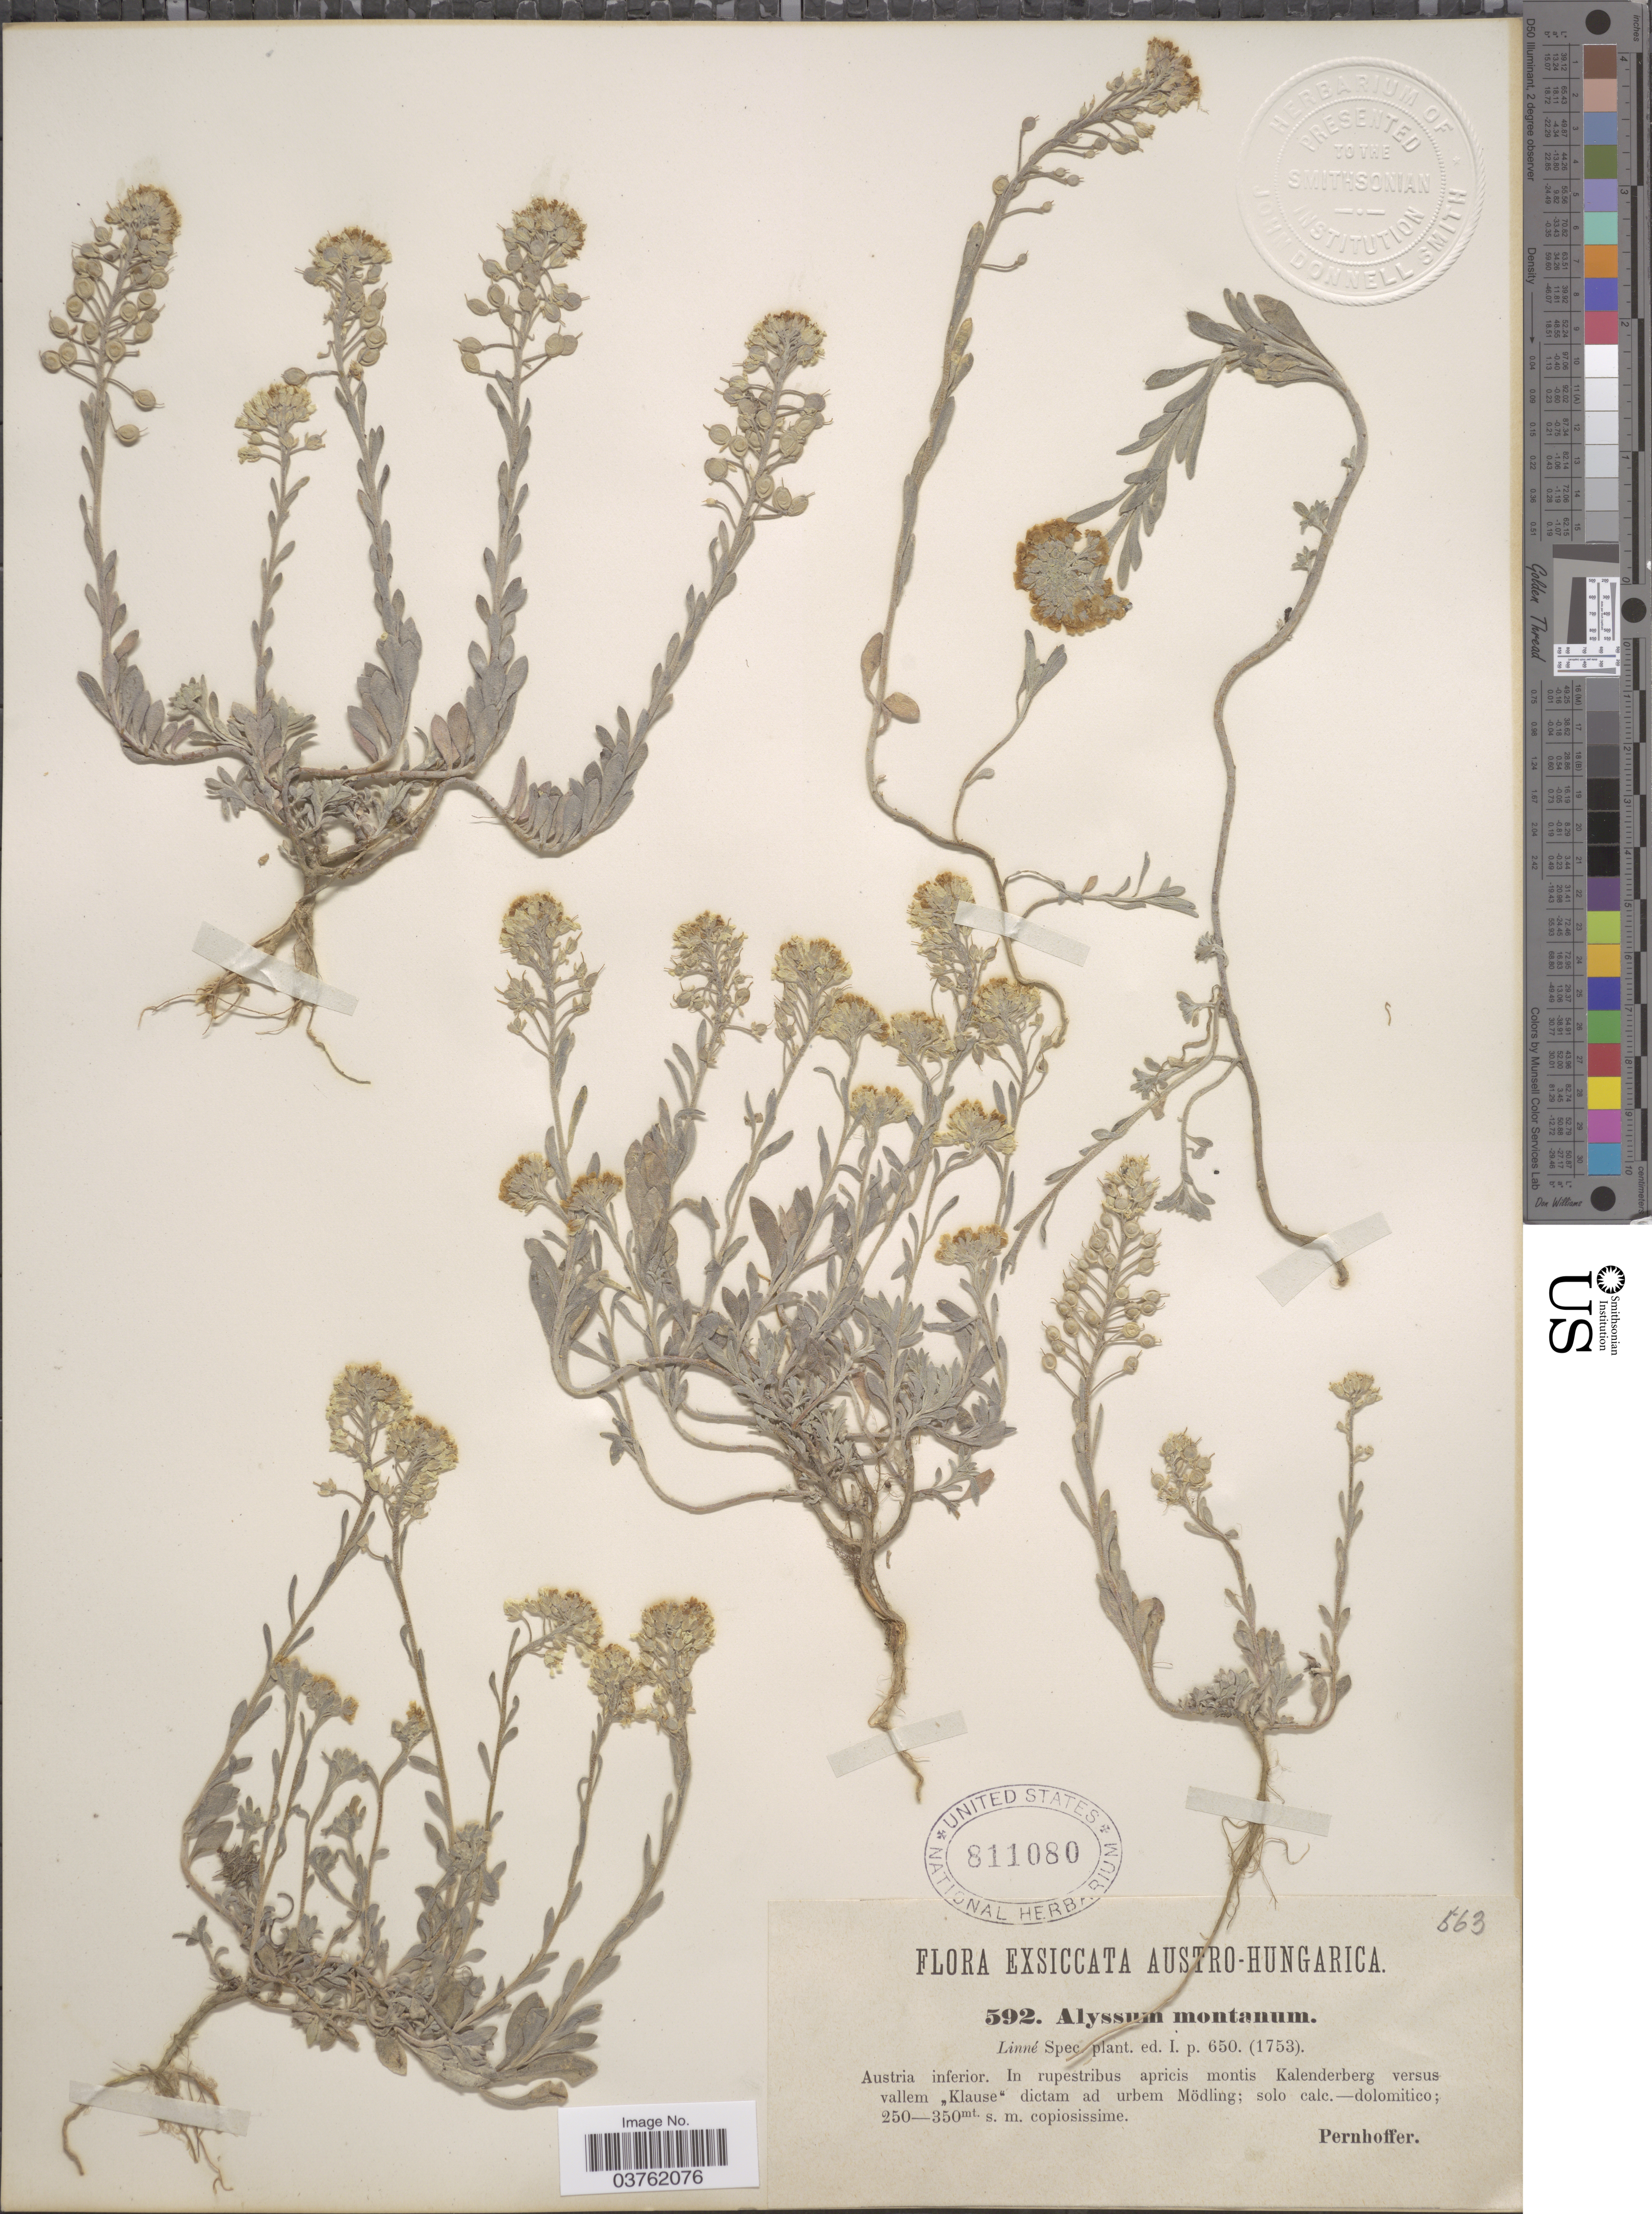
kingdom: Plantae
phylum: Tracheophyta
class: Magnoliopsida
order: Brassicales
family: Brassicaceae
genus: Alyssum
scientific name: Alyssum montanum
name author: L.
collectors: Pernhoffer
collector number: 592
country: Austria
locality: Austro-Hungarica. Austria inferior. In rupestribus apricis montis Kalenderberg versus vallem „Klause“ dictam ad urbem Mödling.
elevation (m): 250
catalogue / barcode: US 811080